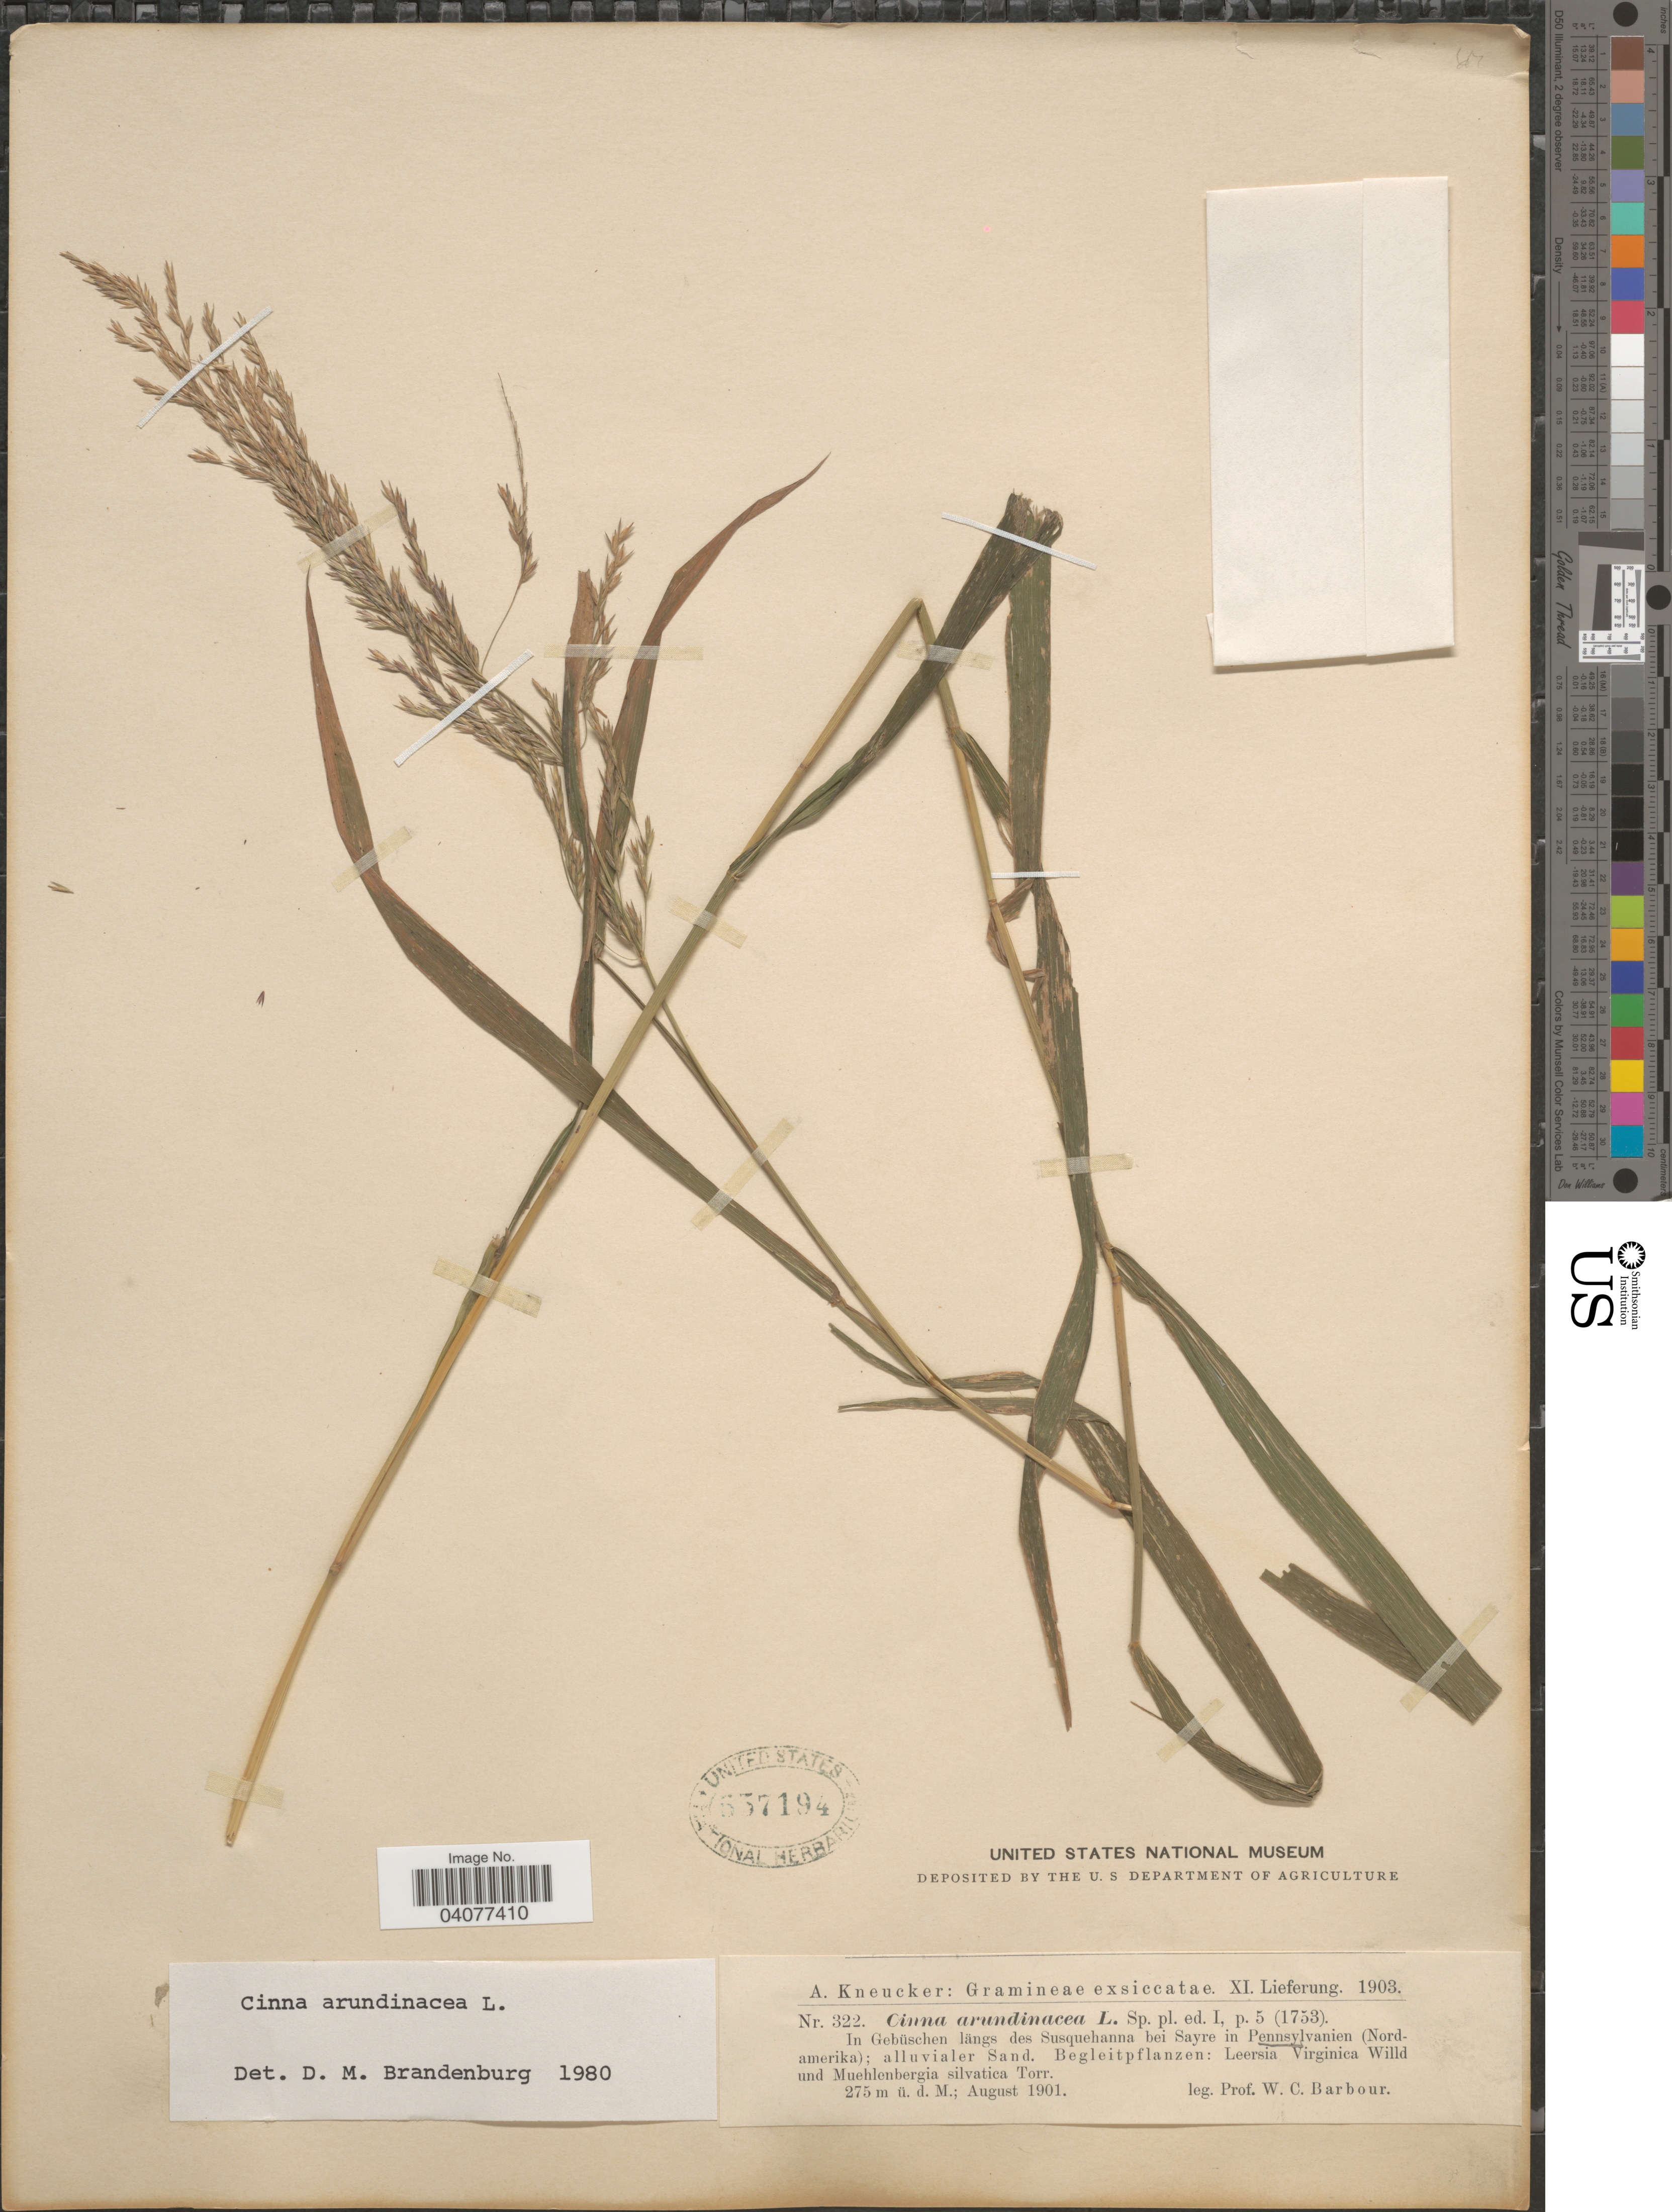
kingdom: Plantae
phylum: Tracheophyta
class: Liliopsida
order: Poales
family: Poaceae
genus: Cinna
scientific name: Cinna arundinacea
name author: L.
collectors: W. Barbour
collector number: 322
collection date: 1901-08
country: United States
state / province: Pennsylvania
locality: A. Kneucker: Gramineae exsiccatae. XI. Lieferung. 1903. In Gebüschen längs des Susquehanna bei Sayre in Pennsylvanien (Nord-amerika); alluvialer Sand.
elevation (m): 275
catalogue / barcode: US 637194